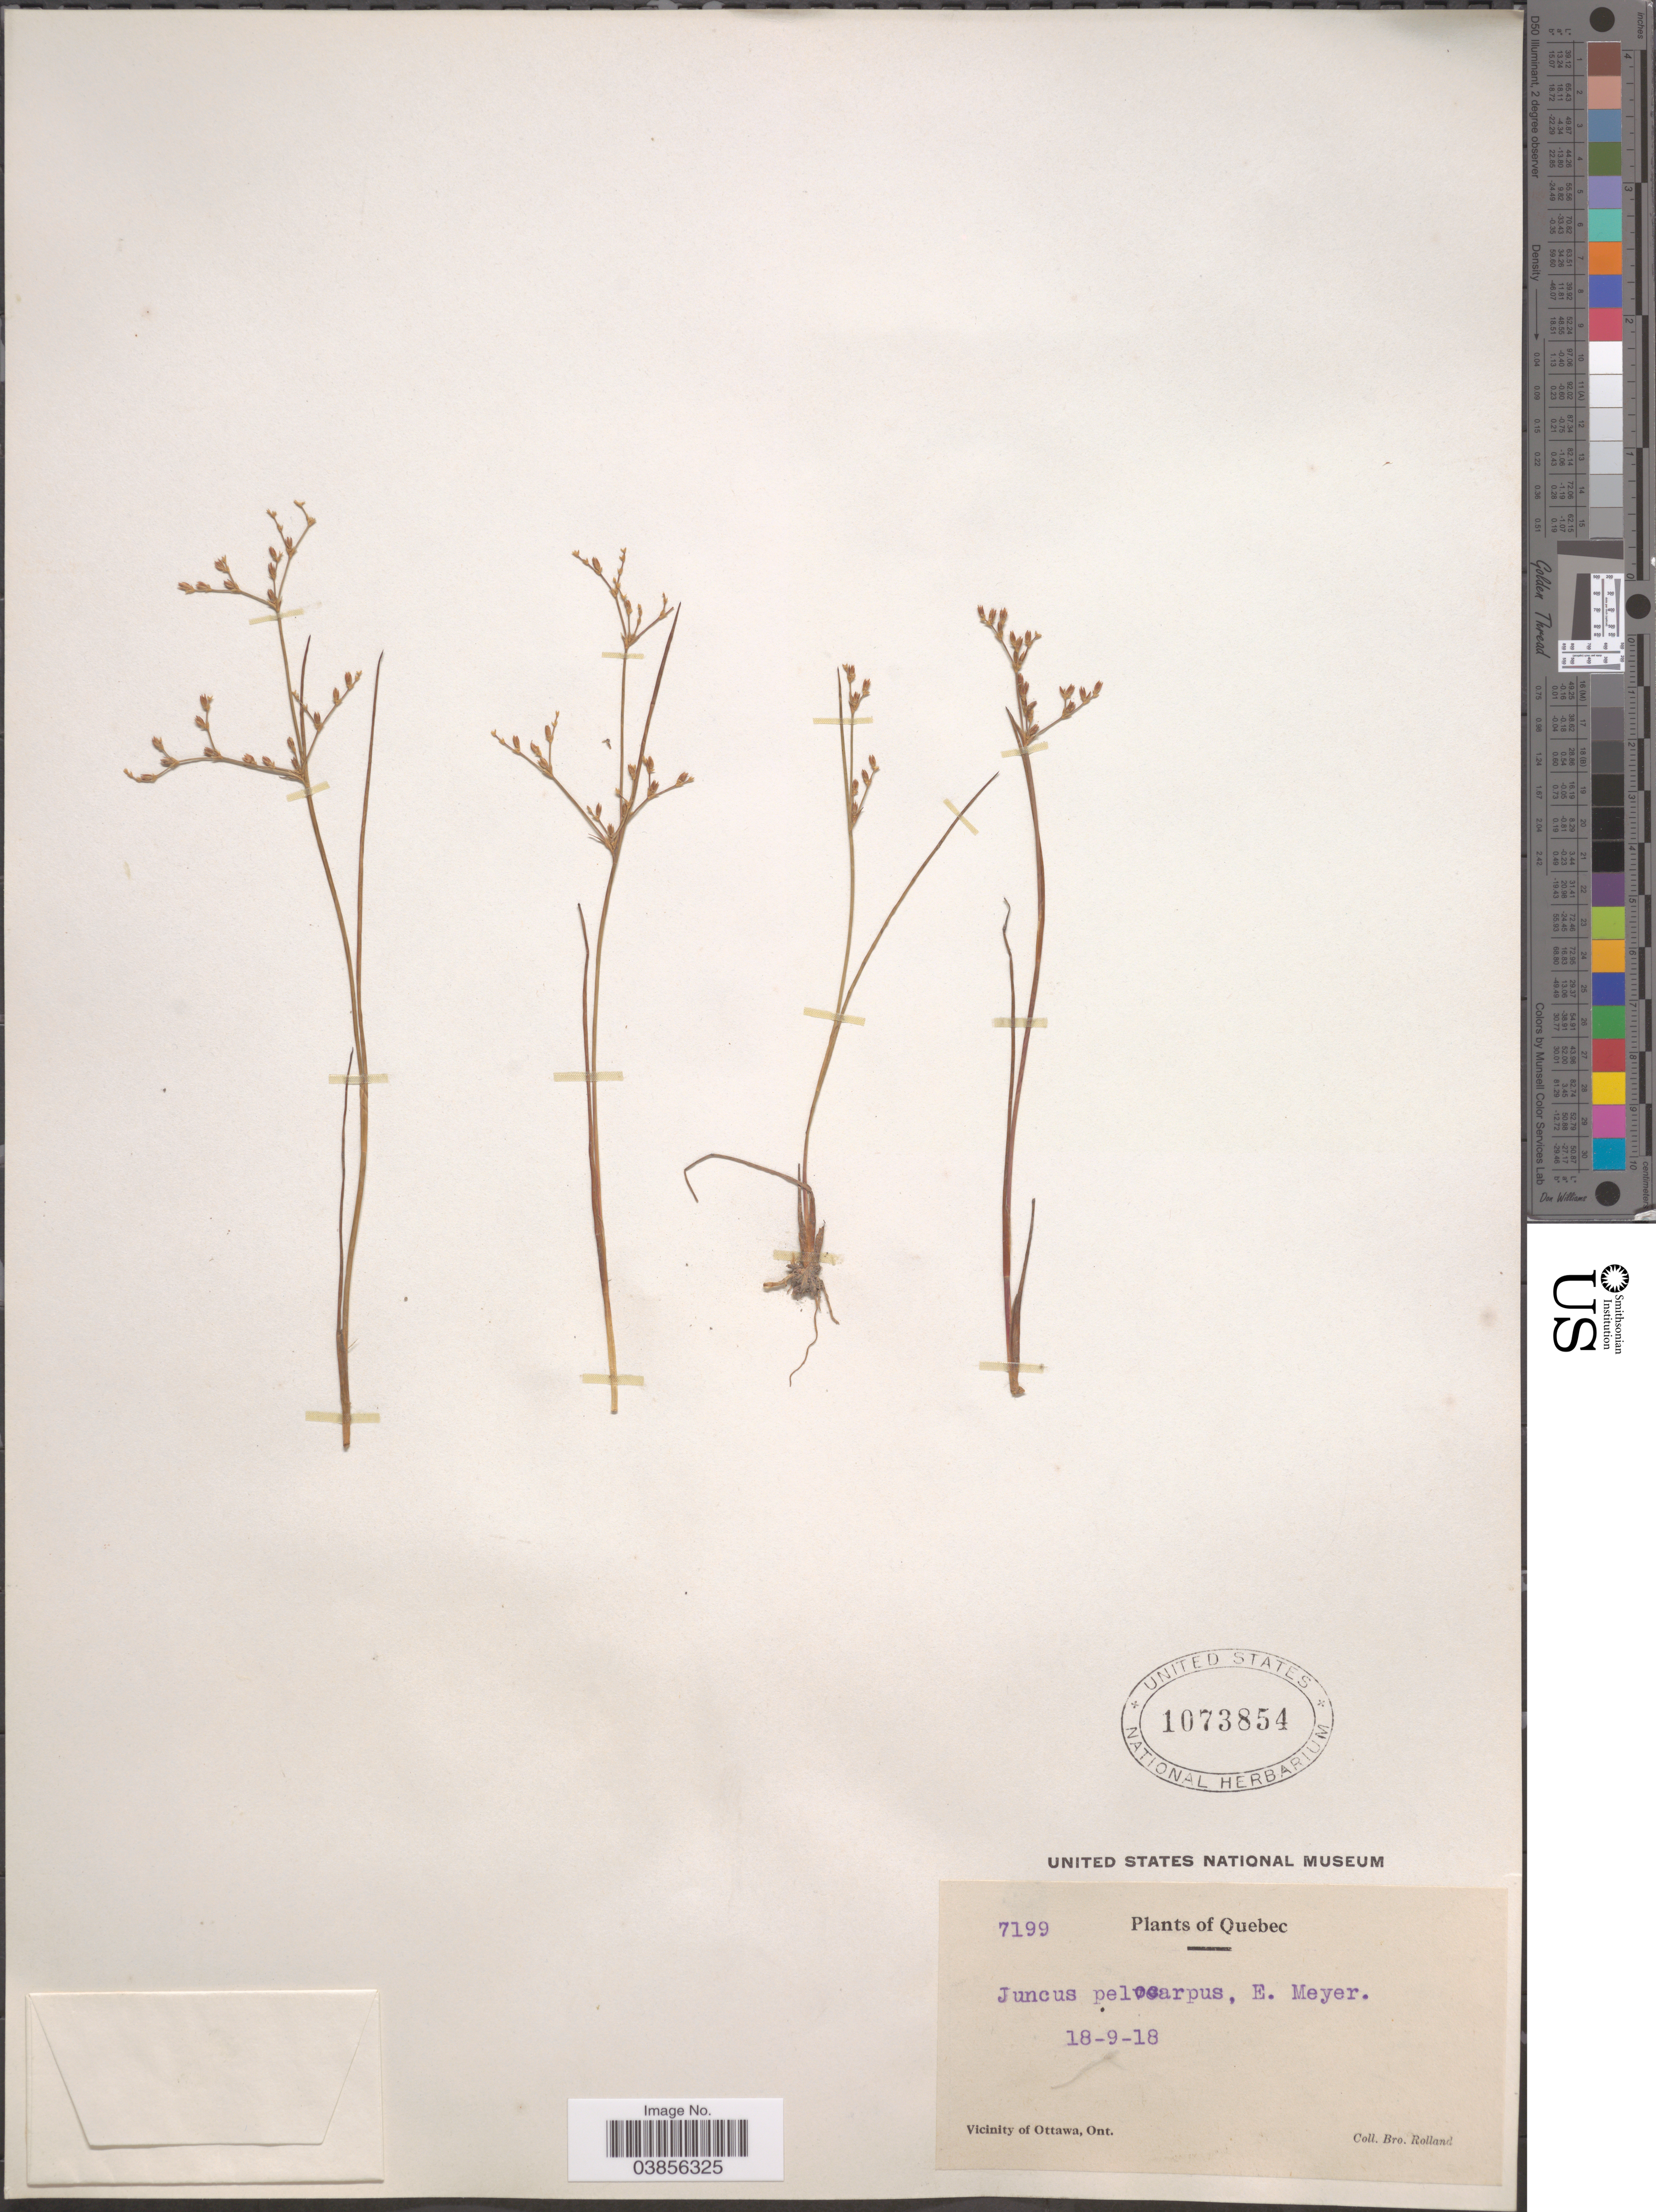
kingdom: Plantae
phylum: Tracheophyta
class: Liliopsida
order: Poales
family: Juncaceae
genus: Juncus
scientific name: Juncus pelocarpus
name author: E. Mey.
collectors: B. Rolland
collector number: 7199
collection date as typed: Transcribed d/m/y: 18/9/18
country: Canada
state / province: Quebec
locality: Vicinity of Ottawa.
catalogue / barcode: US 1073854